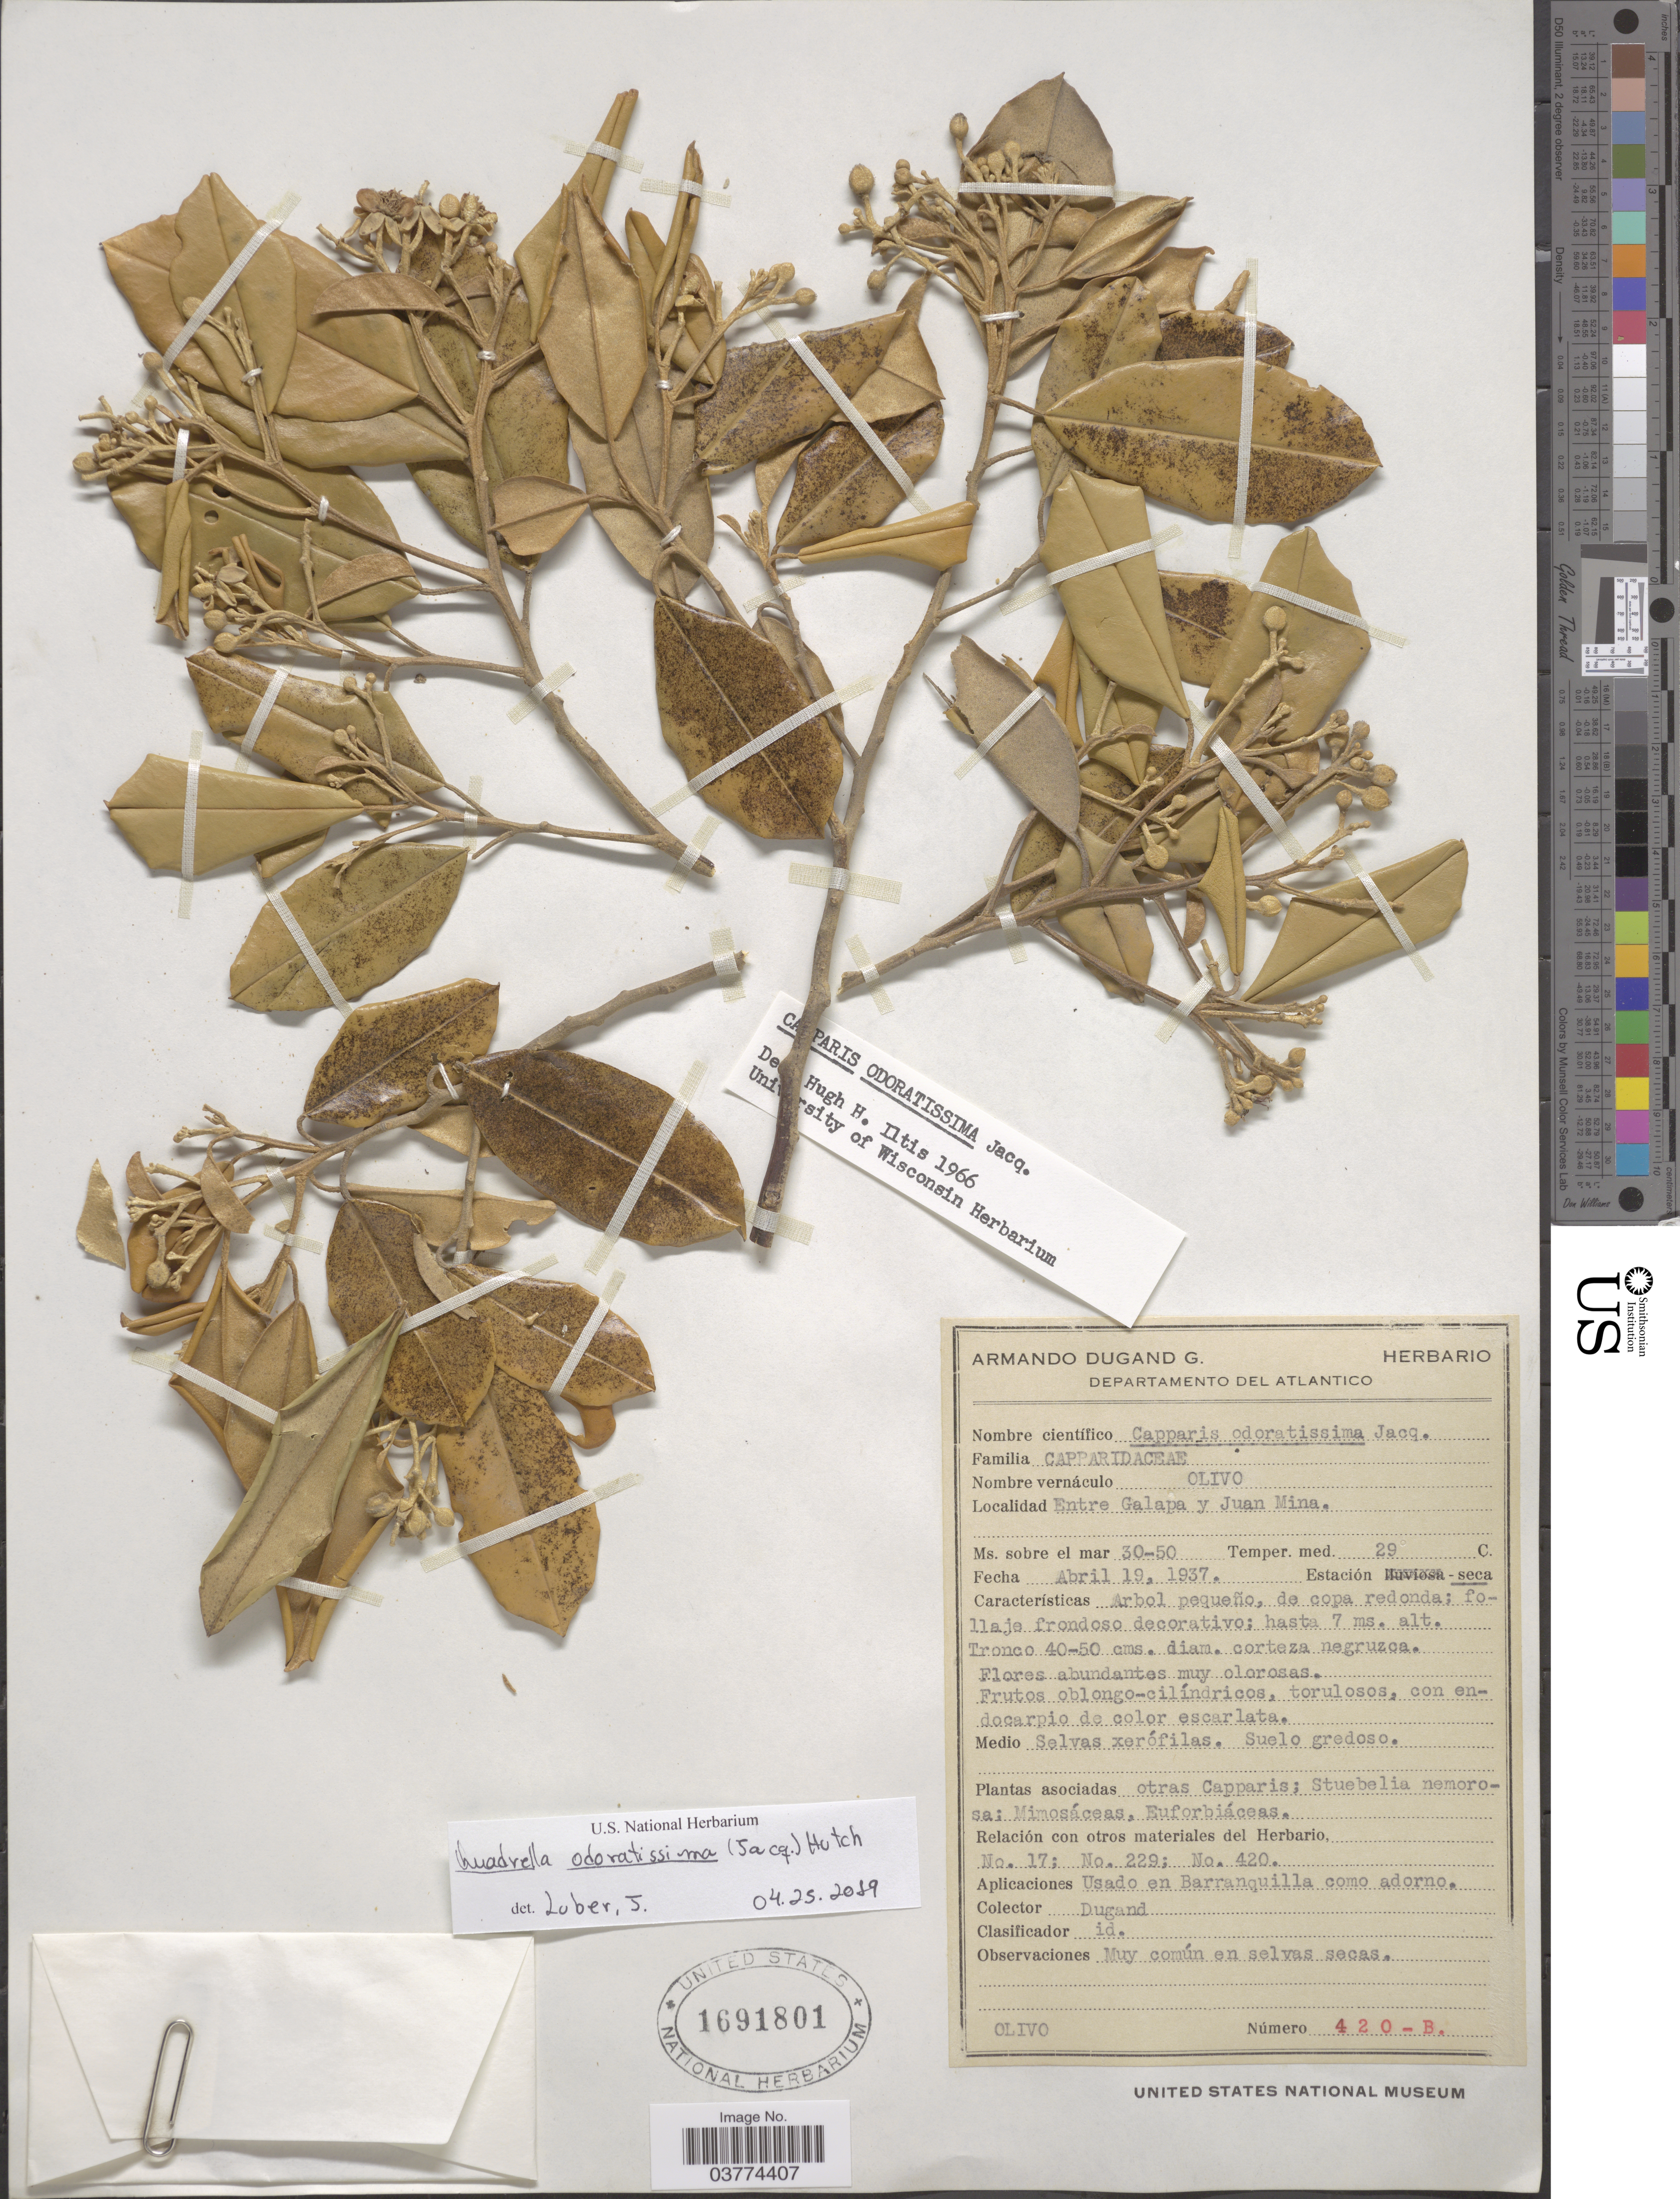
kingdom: Plantae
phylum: Tracheophyta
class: Magnoliopsida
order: Brassicales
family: Capparaceae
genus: Quadrella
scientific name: Quadrella odoratissima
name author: (Jacq.) Hutch.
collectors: A. Dugand G.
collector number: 420-B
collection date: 1937-04-19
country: Colombia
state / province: Atlántico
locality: Entre Galapa y Juan Mina.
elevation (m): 30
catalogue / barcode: US 1691801